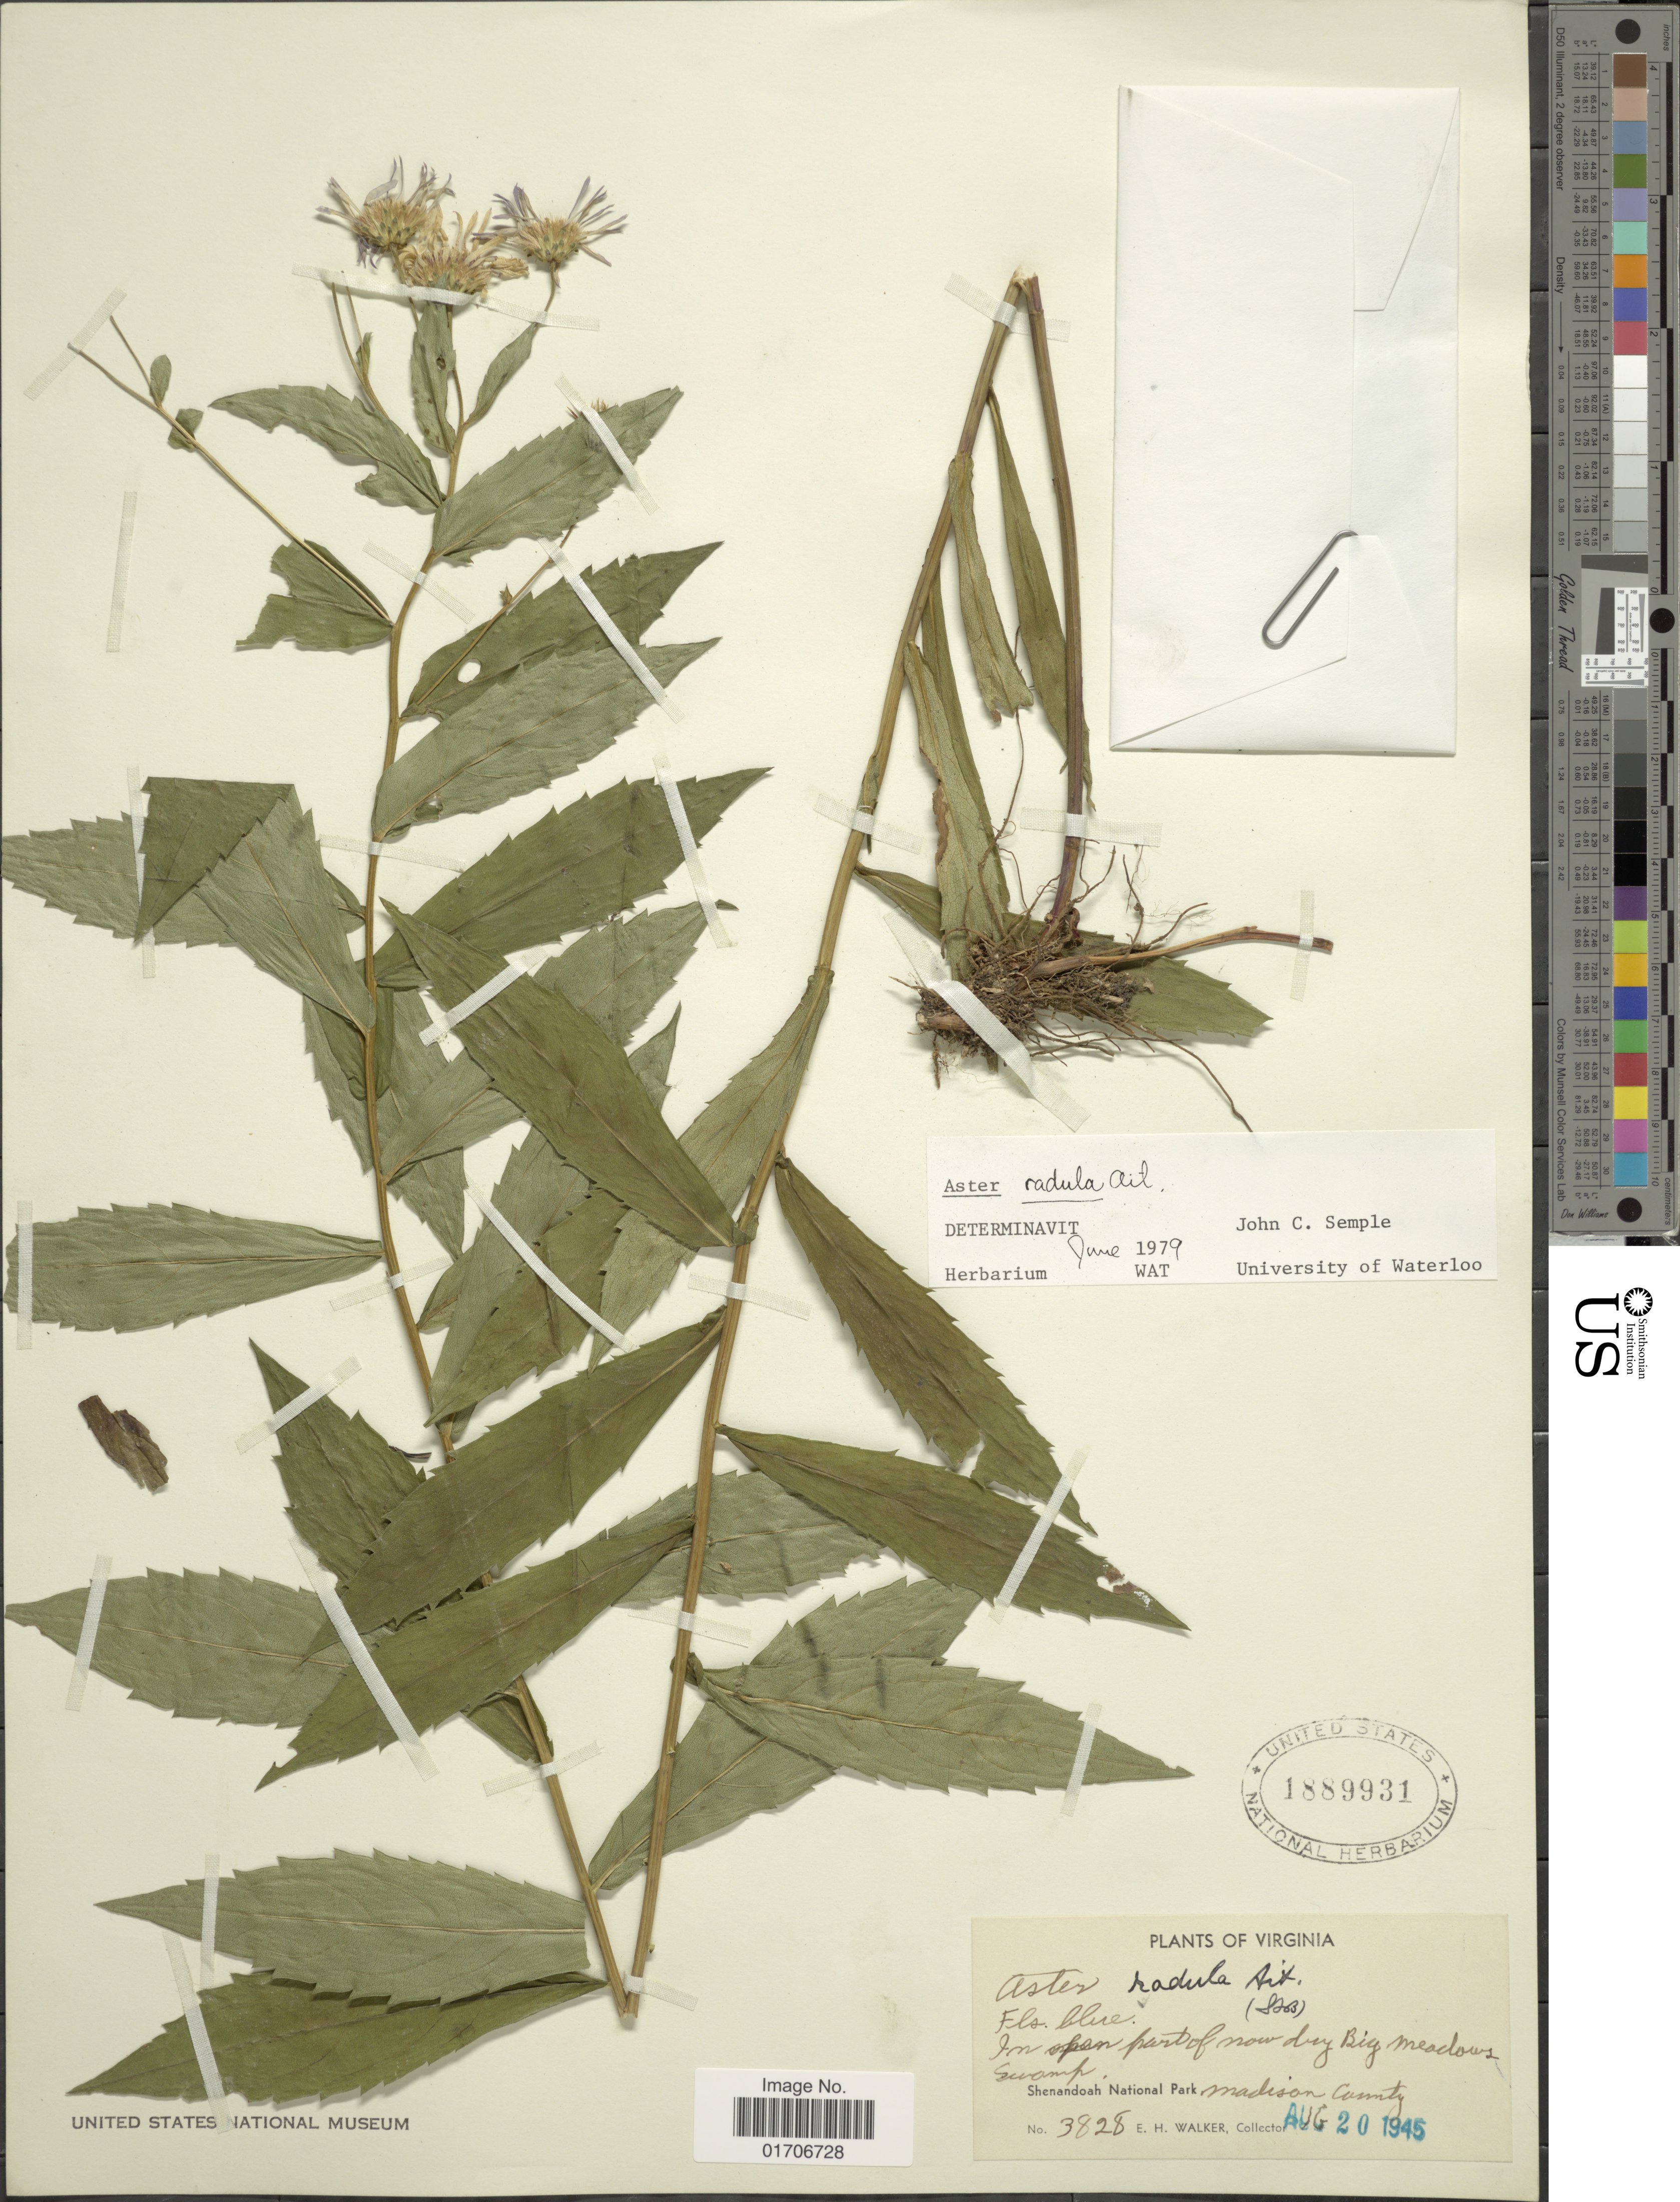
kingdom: Plantae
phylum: Tracheophyta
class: Magnoliopsida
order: Asterales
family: Asteraceae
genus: Eurybia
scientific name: Eurybia radula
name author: (Aiton) G.L. Nesom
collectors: E. H. Walker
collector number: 3828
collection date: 1945-08-20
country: United States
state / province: Virginia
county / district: Madison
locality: In open part of now dry Big medows swamp. Shenandoah National Park, Madison County.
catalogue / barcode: US 1889931